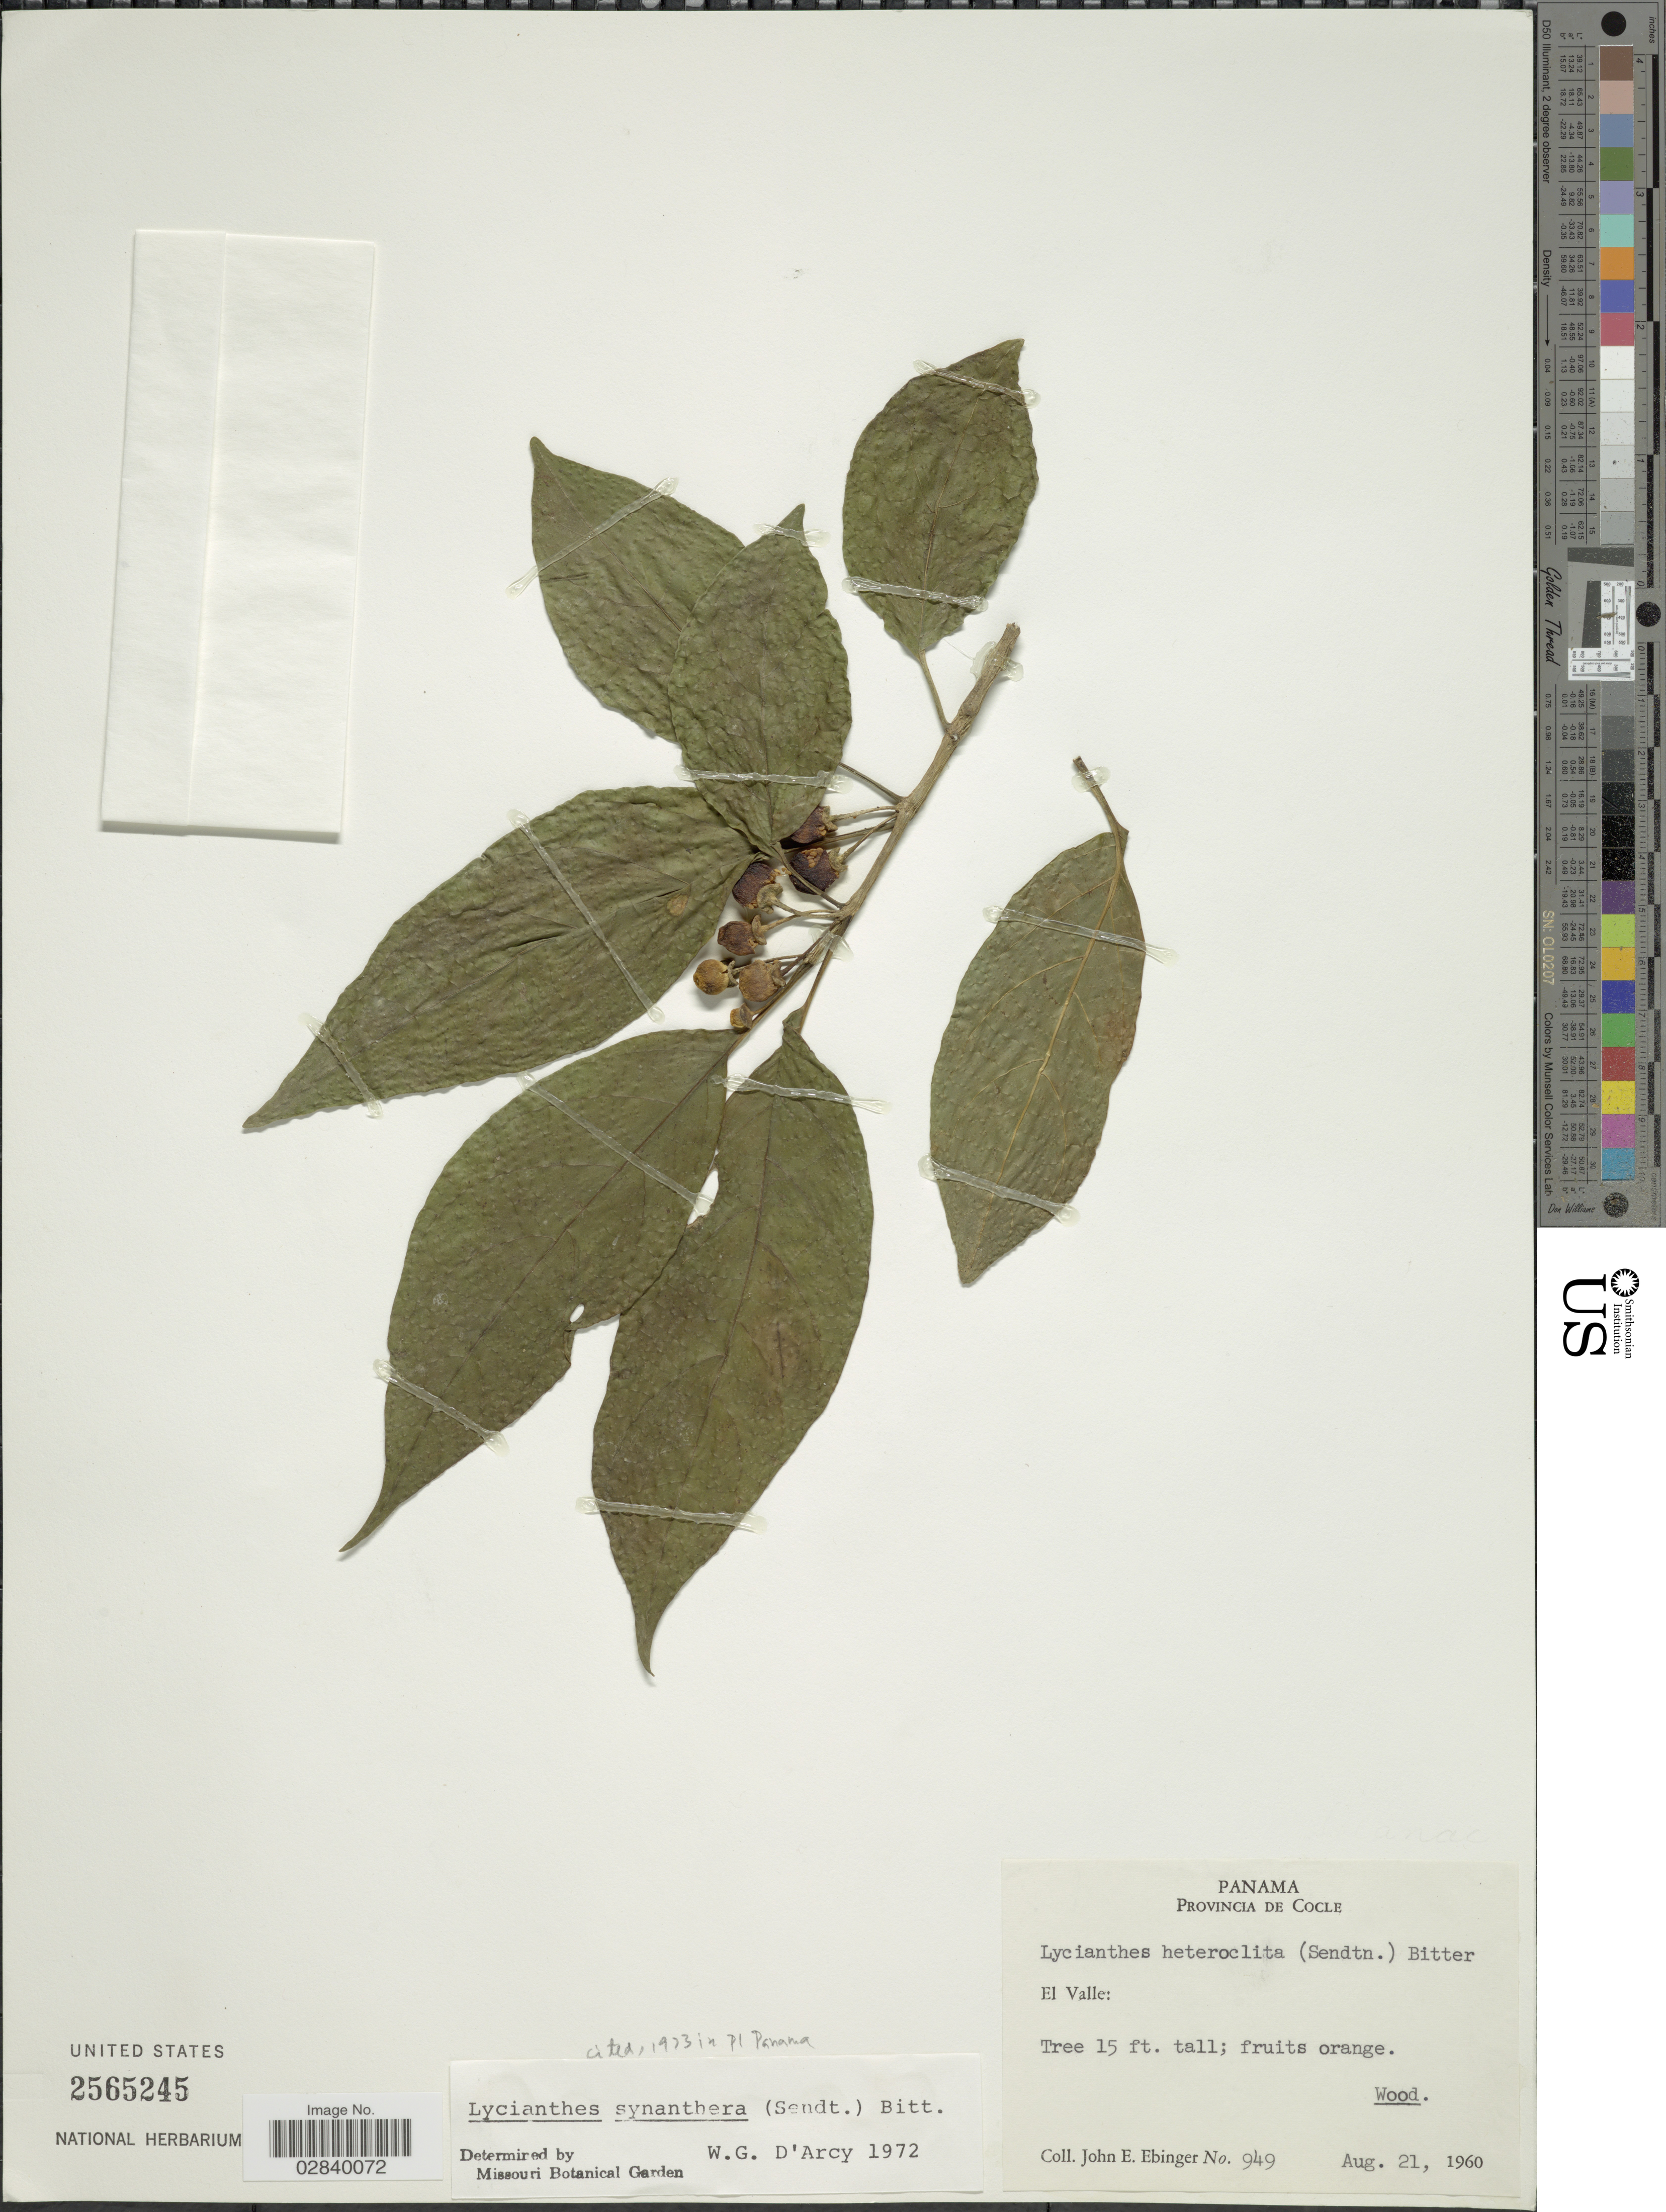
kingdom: Plantae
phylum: Tracheophyta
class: Magnoliopsida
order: Solanales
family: Solanaceae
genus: Lycianthes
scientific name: Lycianthes synanthera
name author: (Sendtn.) Bitter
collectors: J. Ebinger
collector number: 949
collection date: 1960-08-21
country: Panama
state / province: Coclé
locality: El Valle.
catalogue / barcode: US 2565245